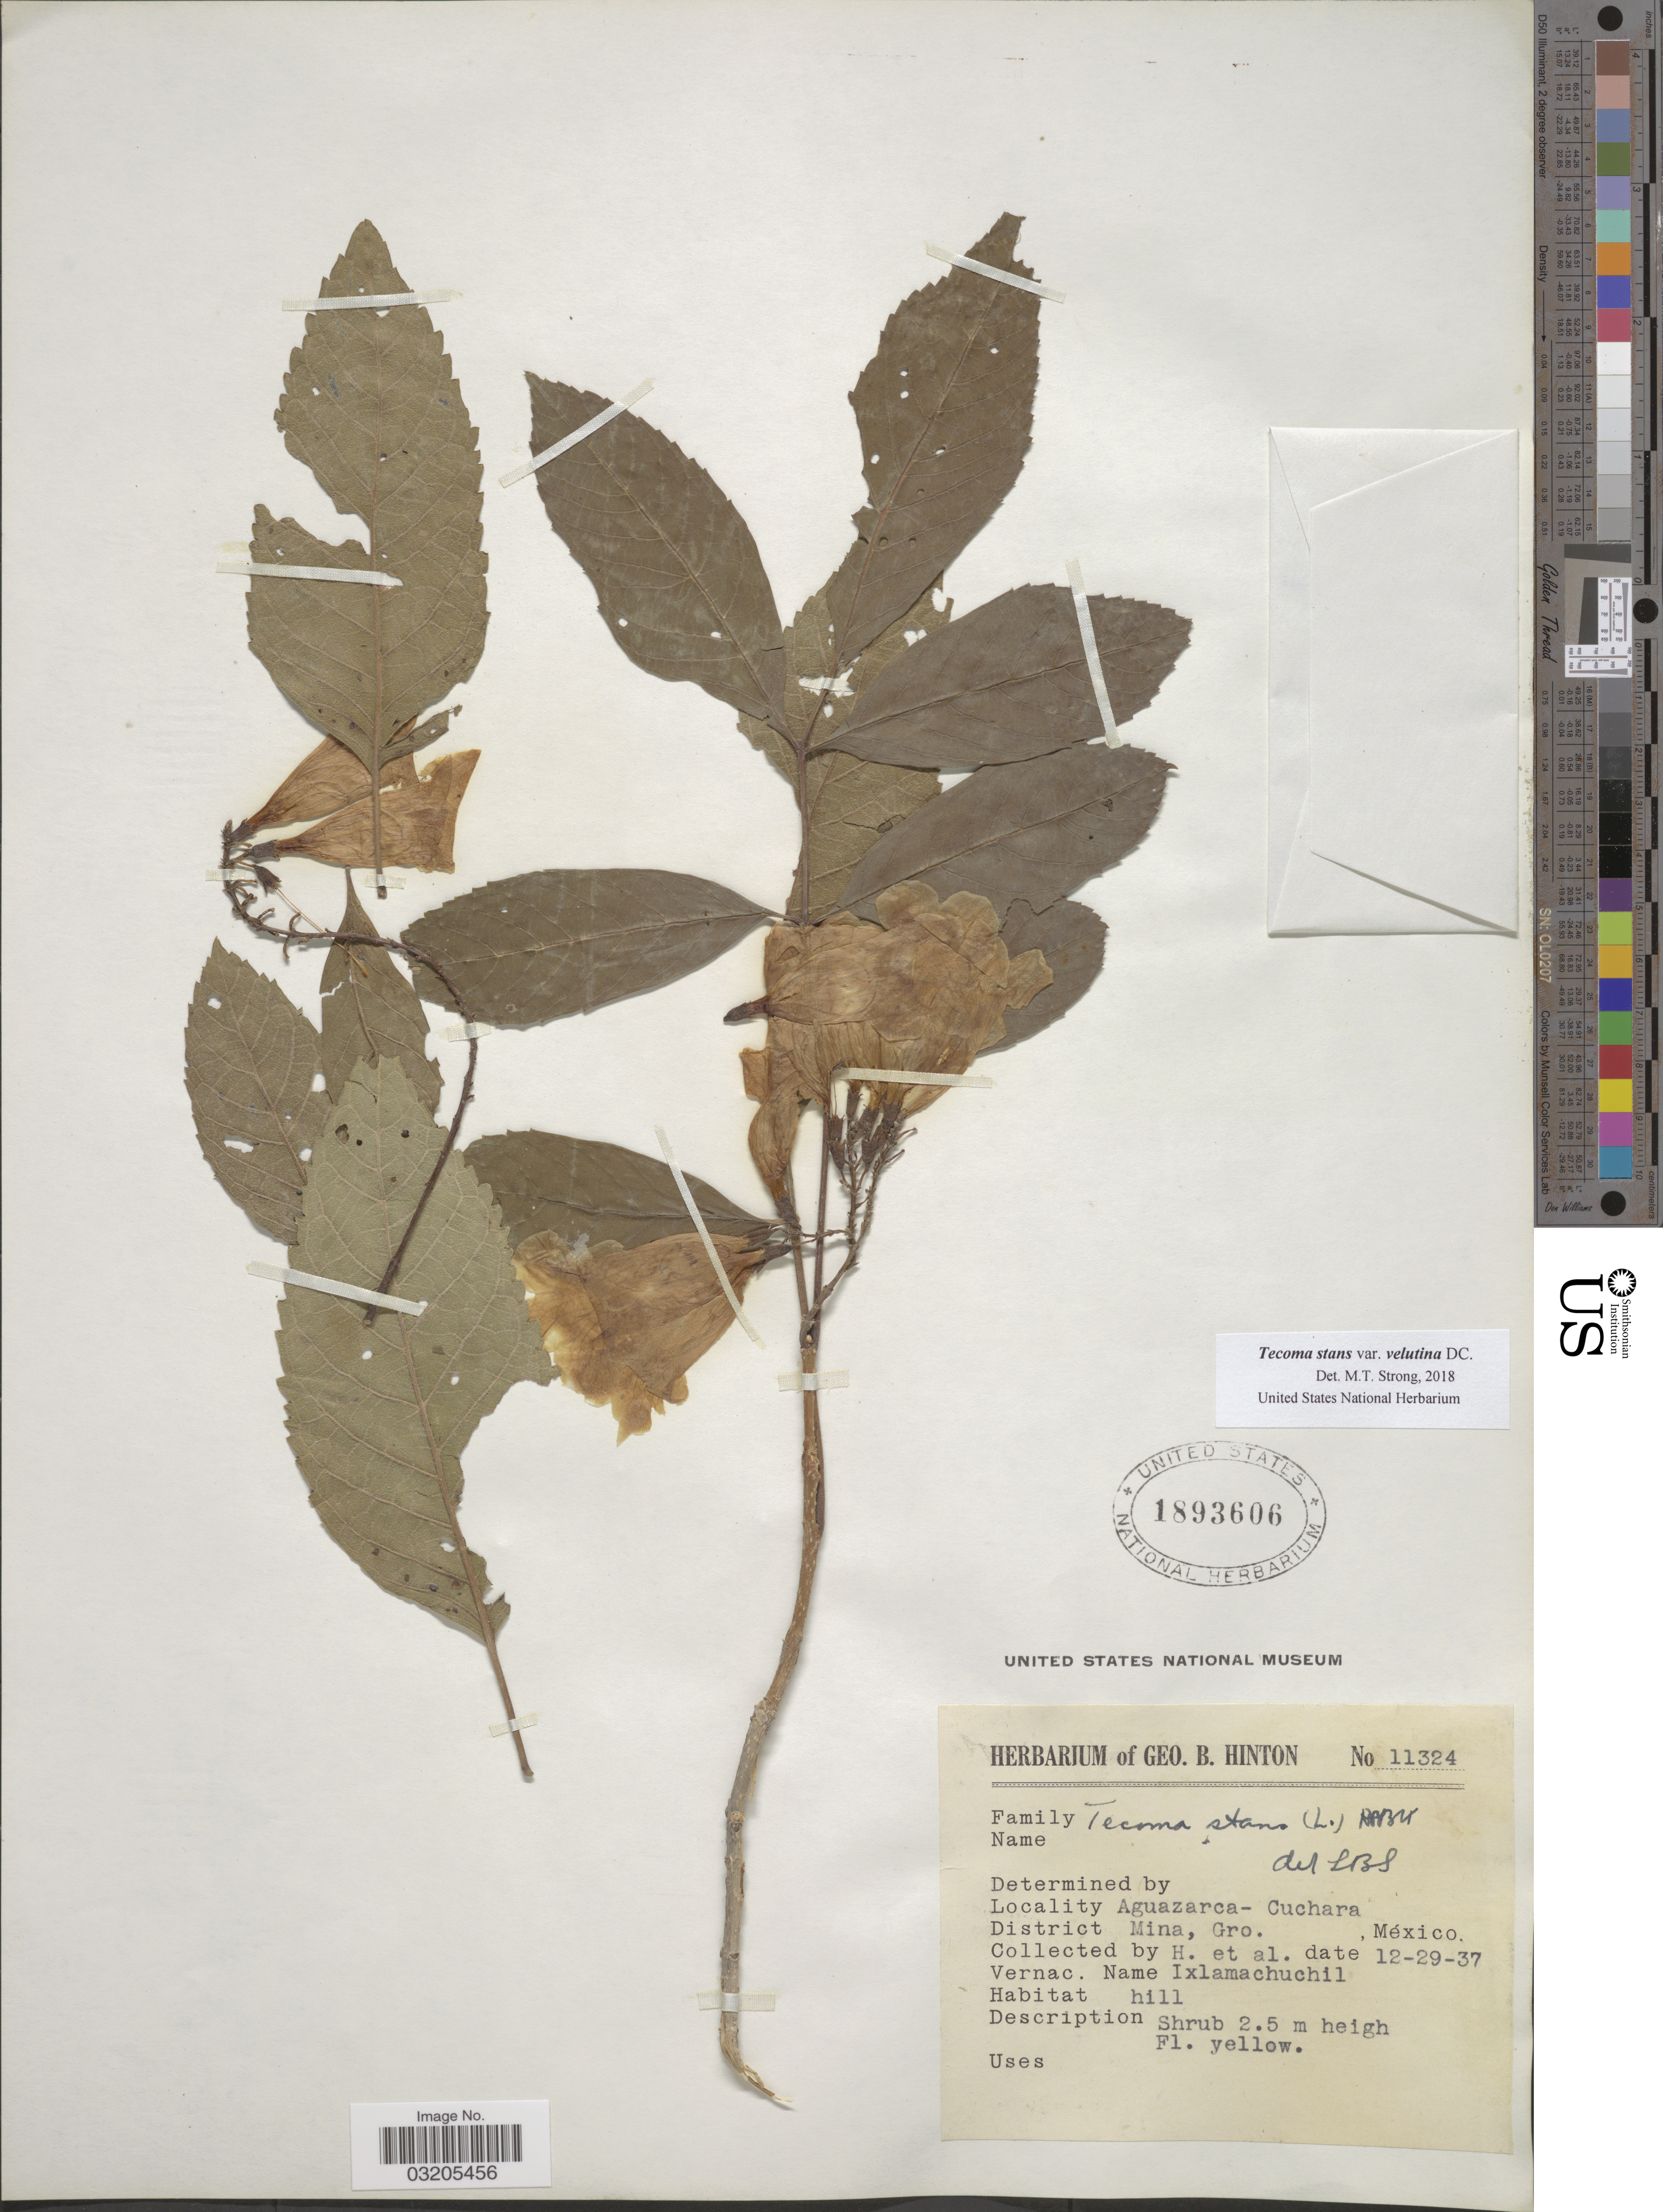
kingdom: Plantae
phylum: Tracheophyta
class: Magnoliopsida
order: Lamiales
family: Bignoniaceae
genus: Tecoma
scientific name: Tecoma stans var. velutina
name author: DC.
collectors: G. B. Hinton & et al.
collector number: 11324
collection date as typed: Transcribed d/m/y: 29/12/37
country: Mexico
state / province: Guerrero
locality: Aguazarca- Cuchara. District Mina, Gro. Hill.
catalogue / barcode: US 1893606